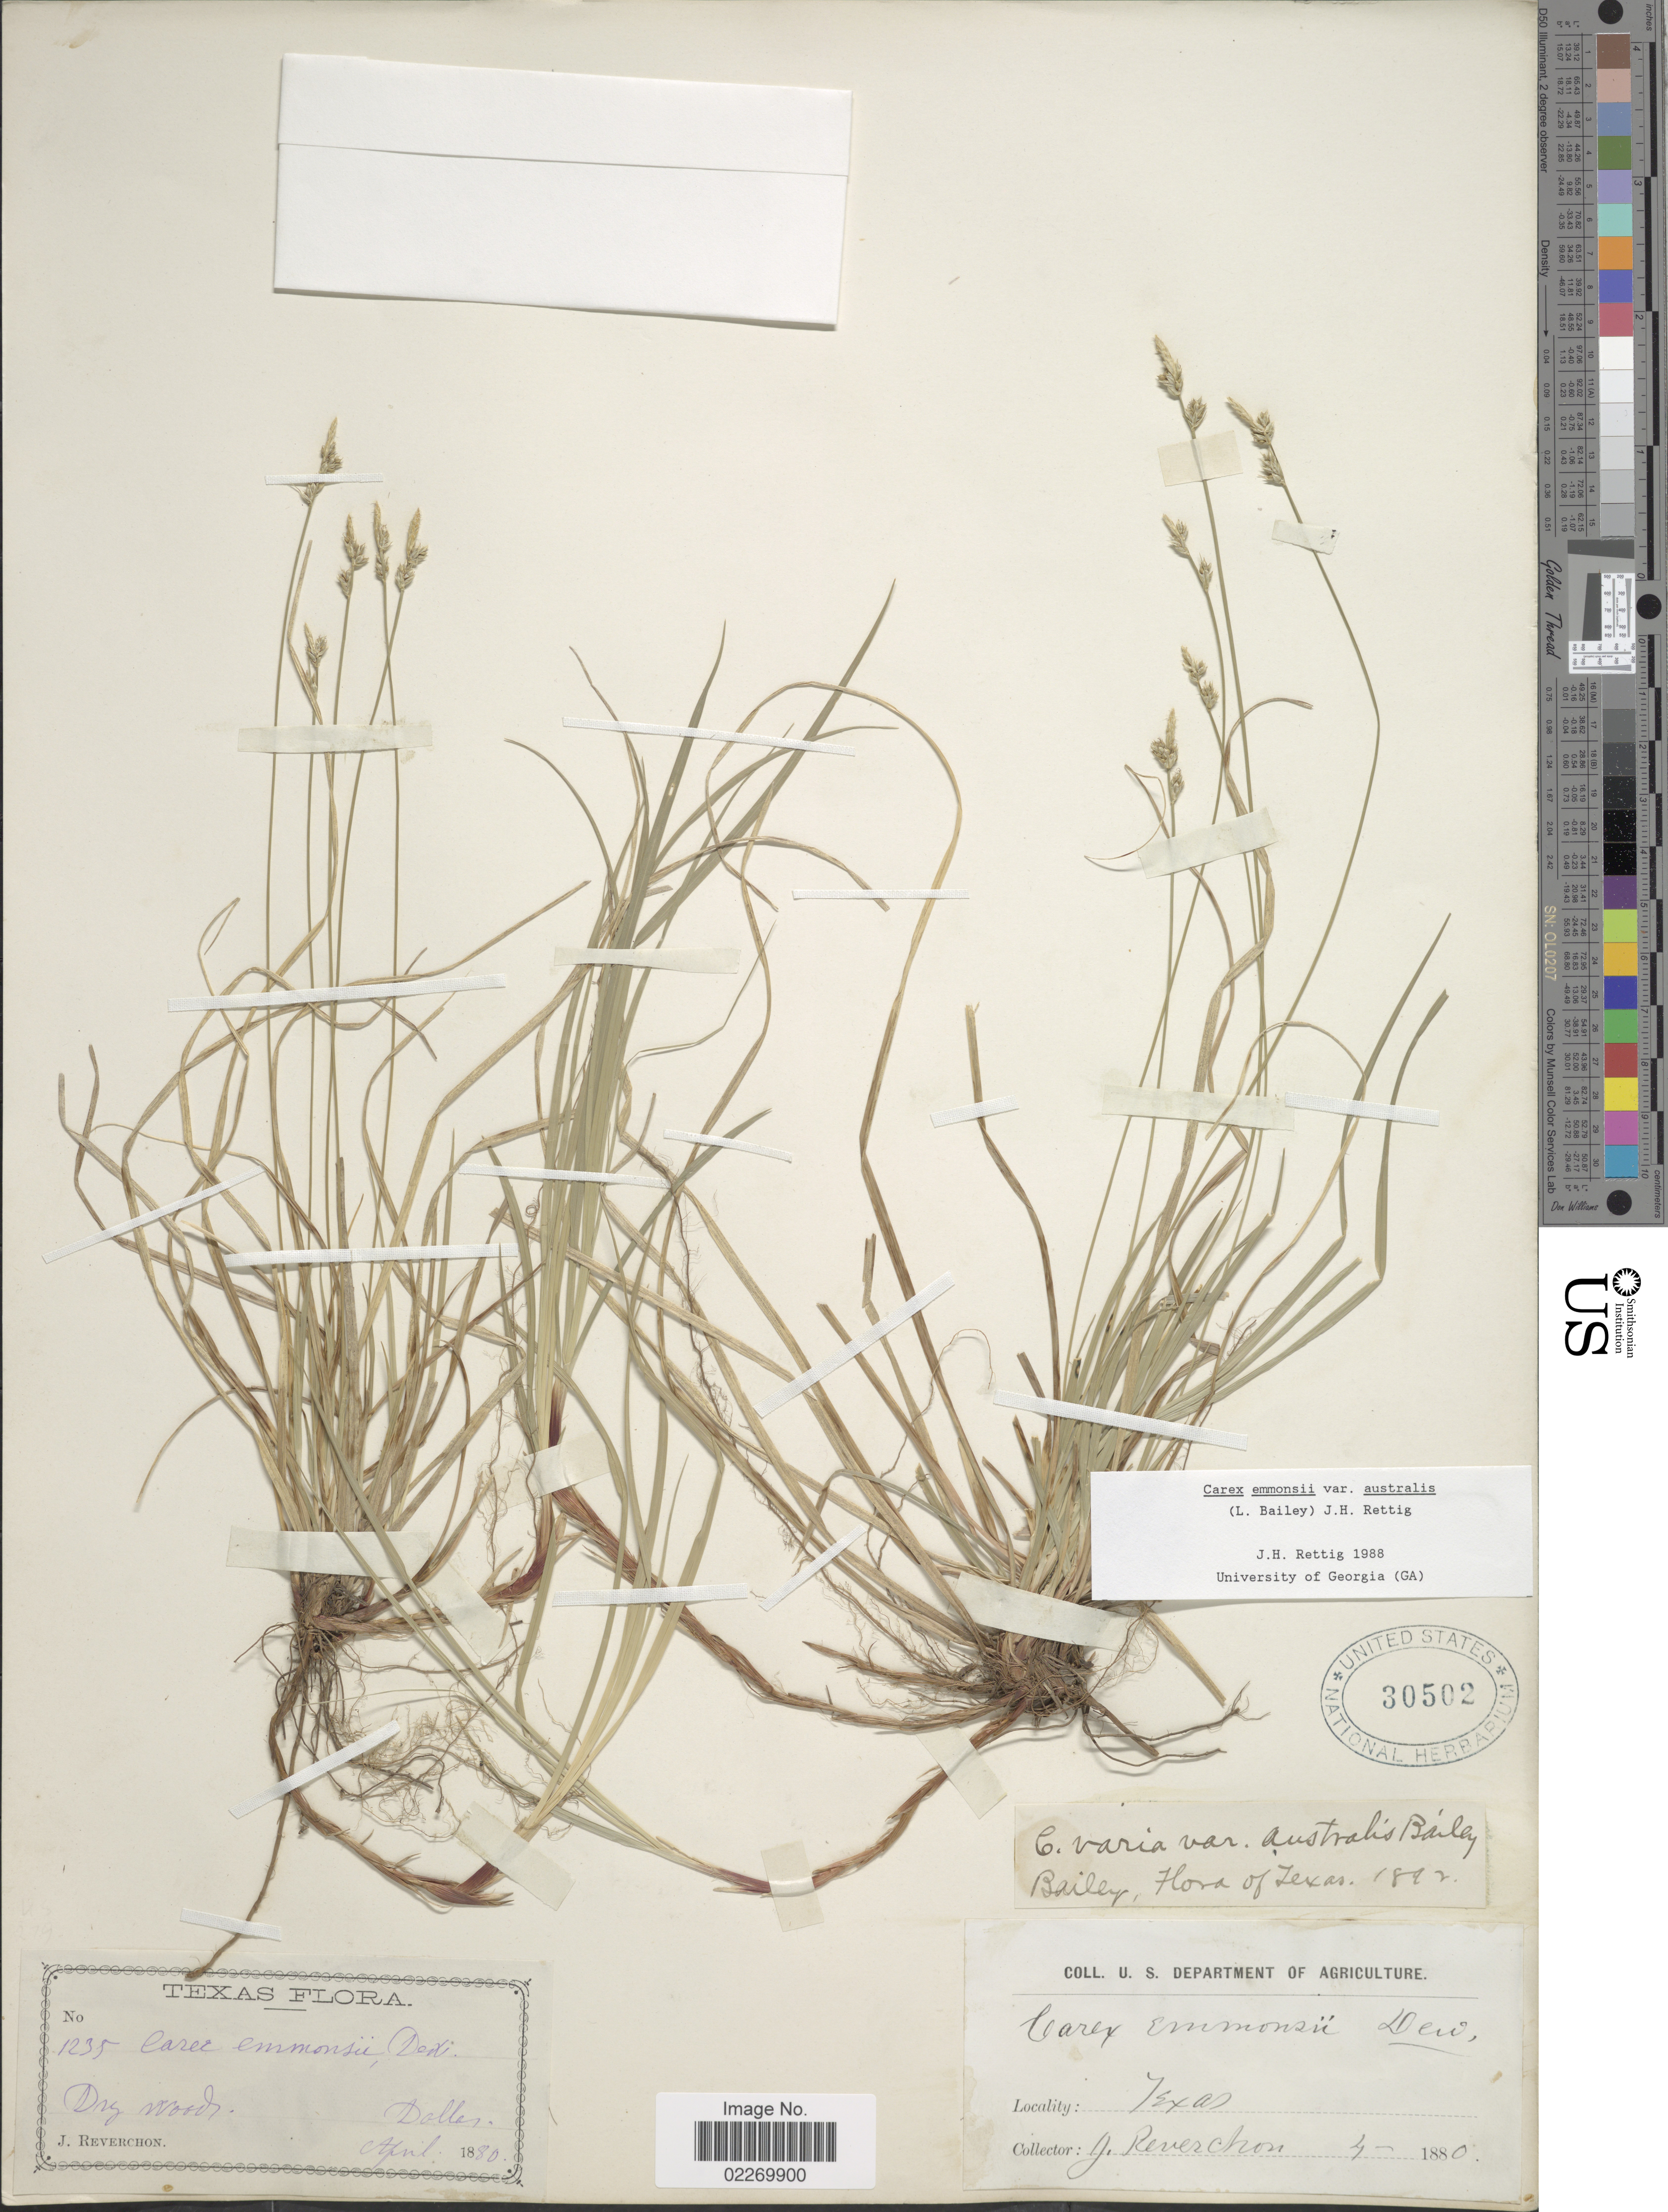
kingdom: Plantae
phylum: Tracheophyta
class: Liliopsida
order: Poales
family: Cyperaceae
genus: Carex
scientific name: Carex physorhyncha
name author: Liebm. ex Steud.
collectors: J. Reverchon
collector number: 1235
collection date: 1880-04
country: United States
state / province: Texas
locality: Dallas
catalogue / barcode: US 30502